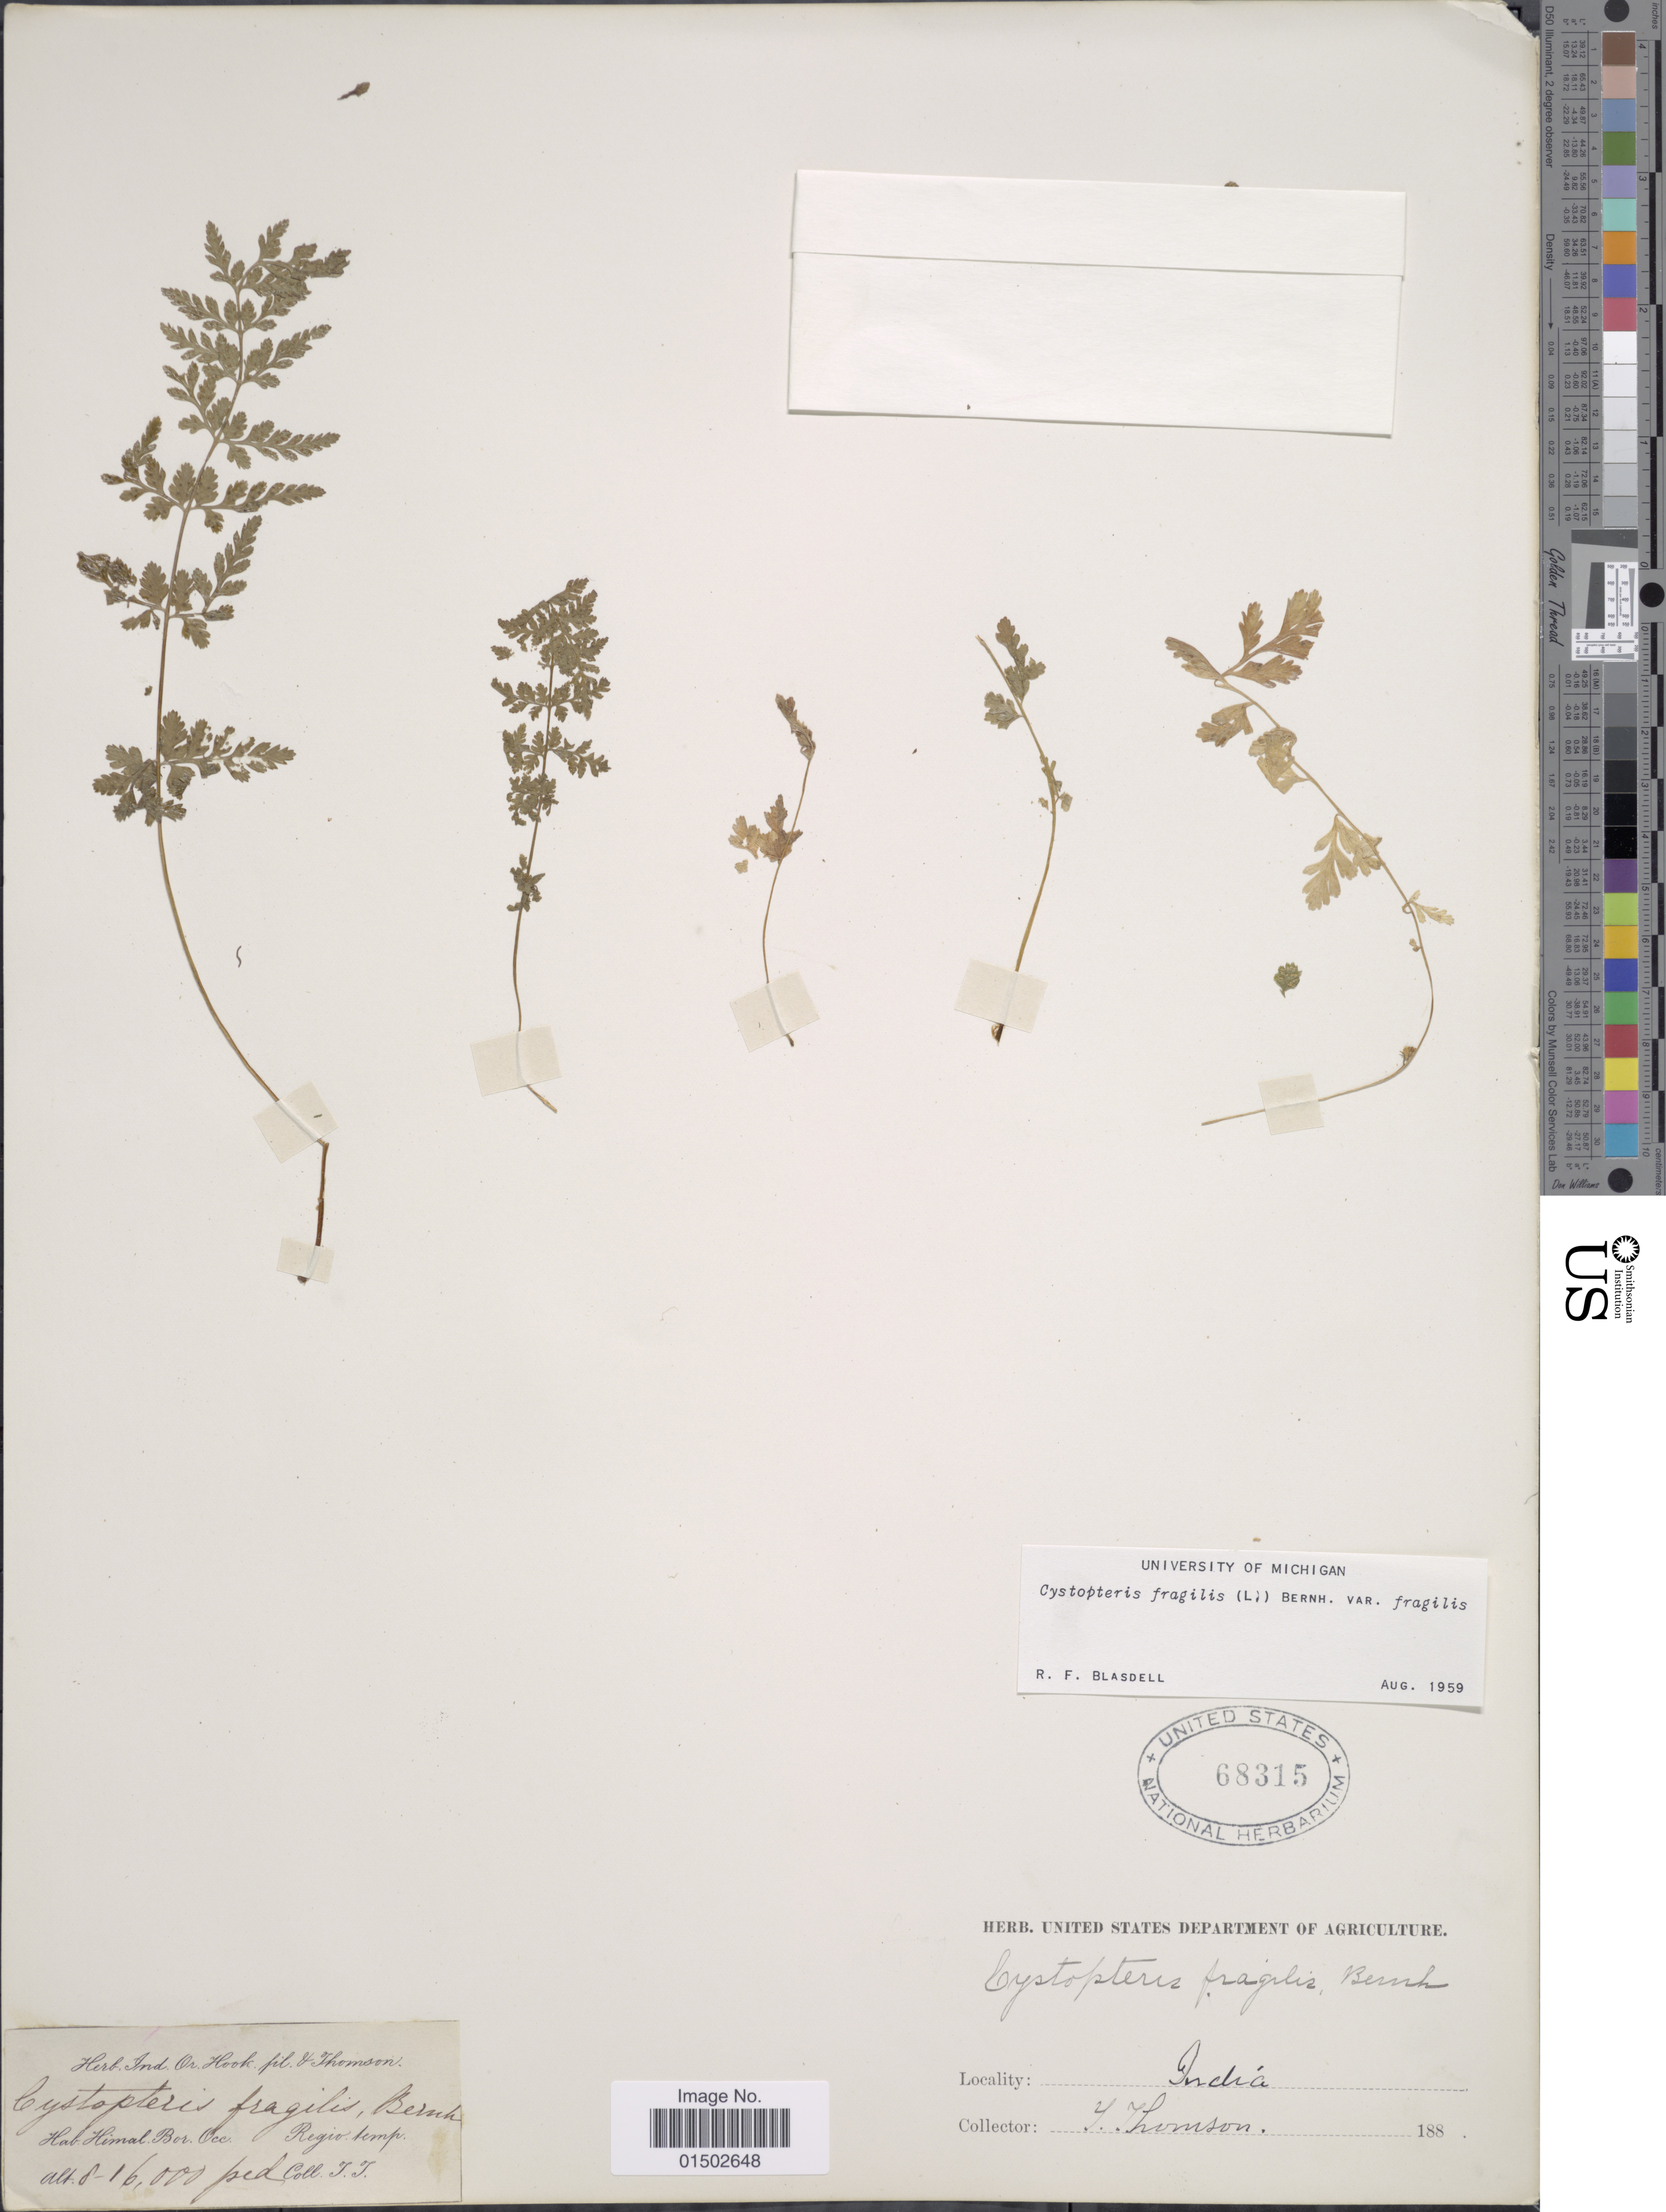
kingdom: Plantae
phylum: Tracheophyta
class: Polypodiopsida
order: Polypodiales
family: Cystopteridaceae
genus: Cystopteris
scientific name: Cystopteris fragilis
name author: (L.) Bernh.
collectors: T. Thomson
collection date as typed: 188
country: India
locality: Himal. Bor. Occ.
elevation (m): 2438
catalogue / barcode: US 68315